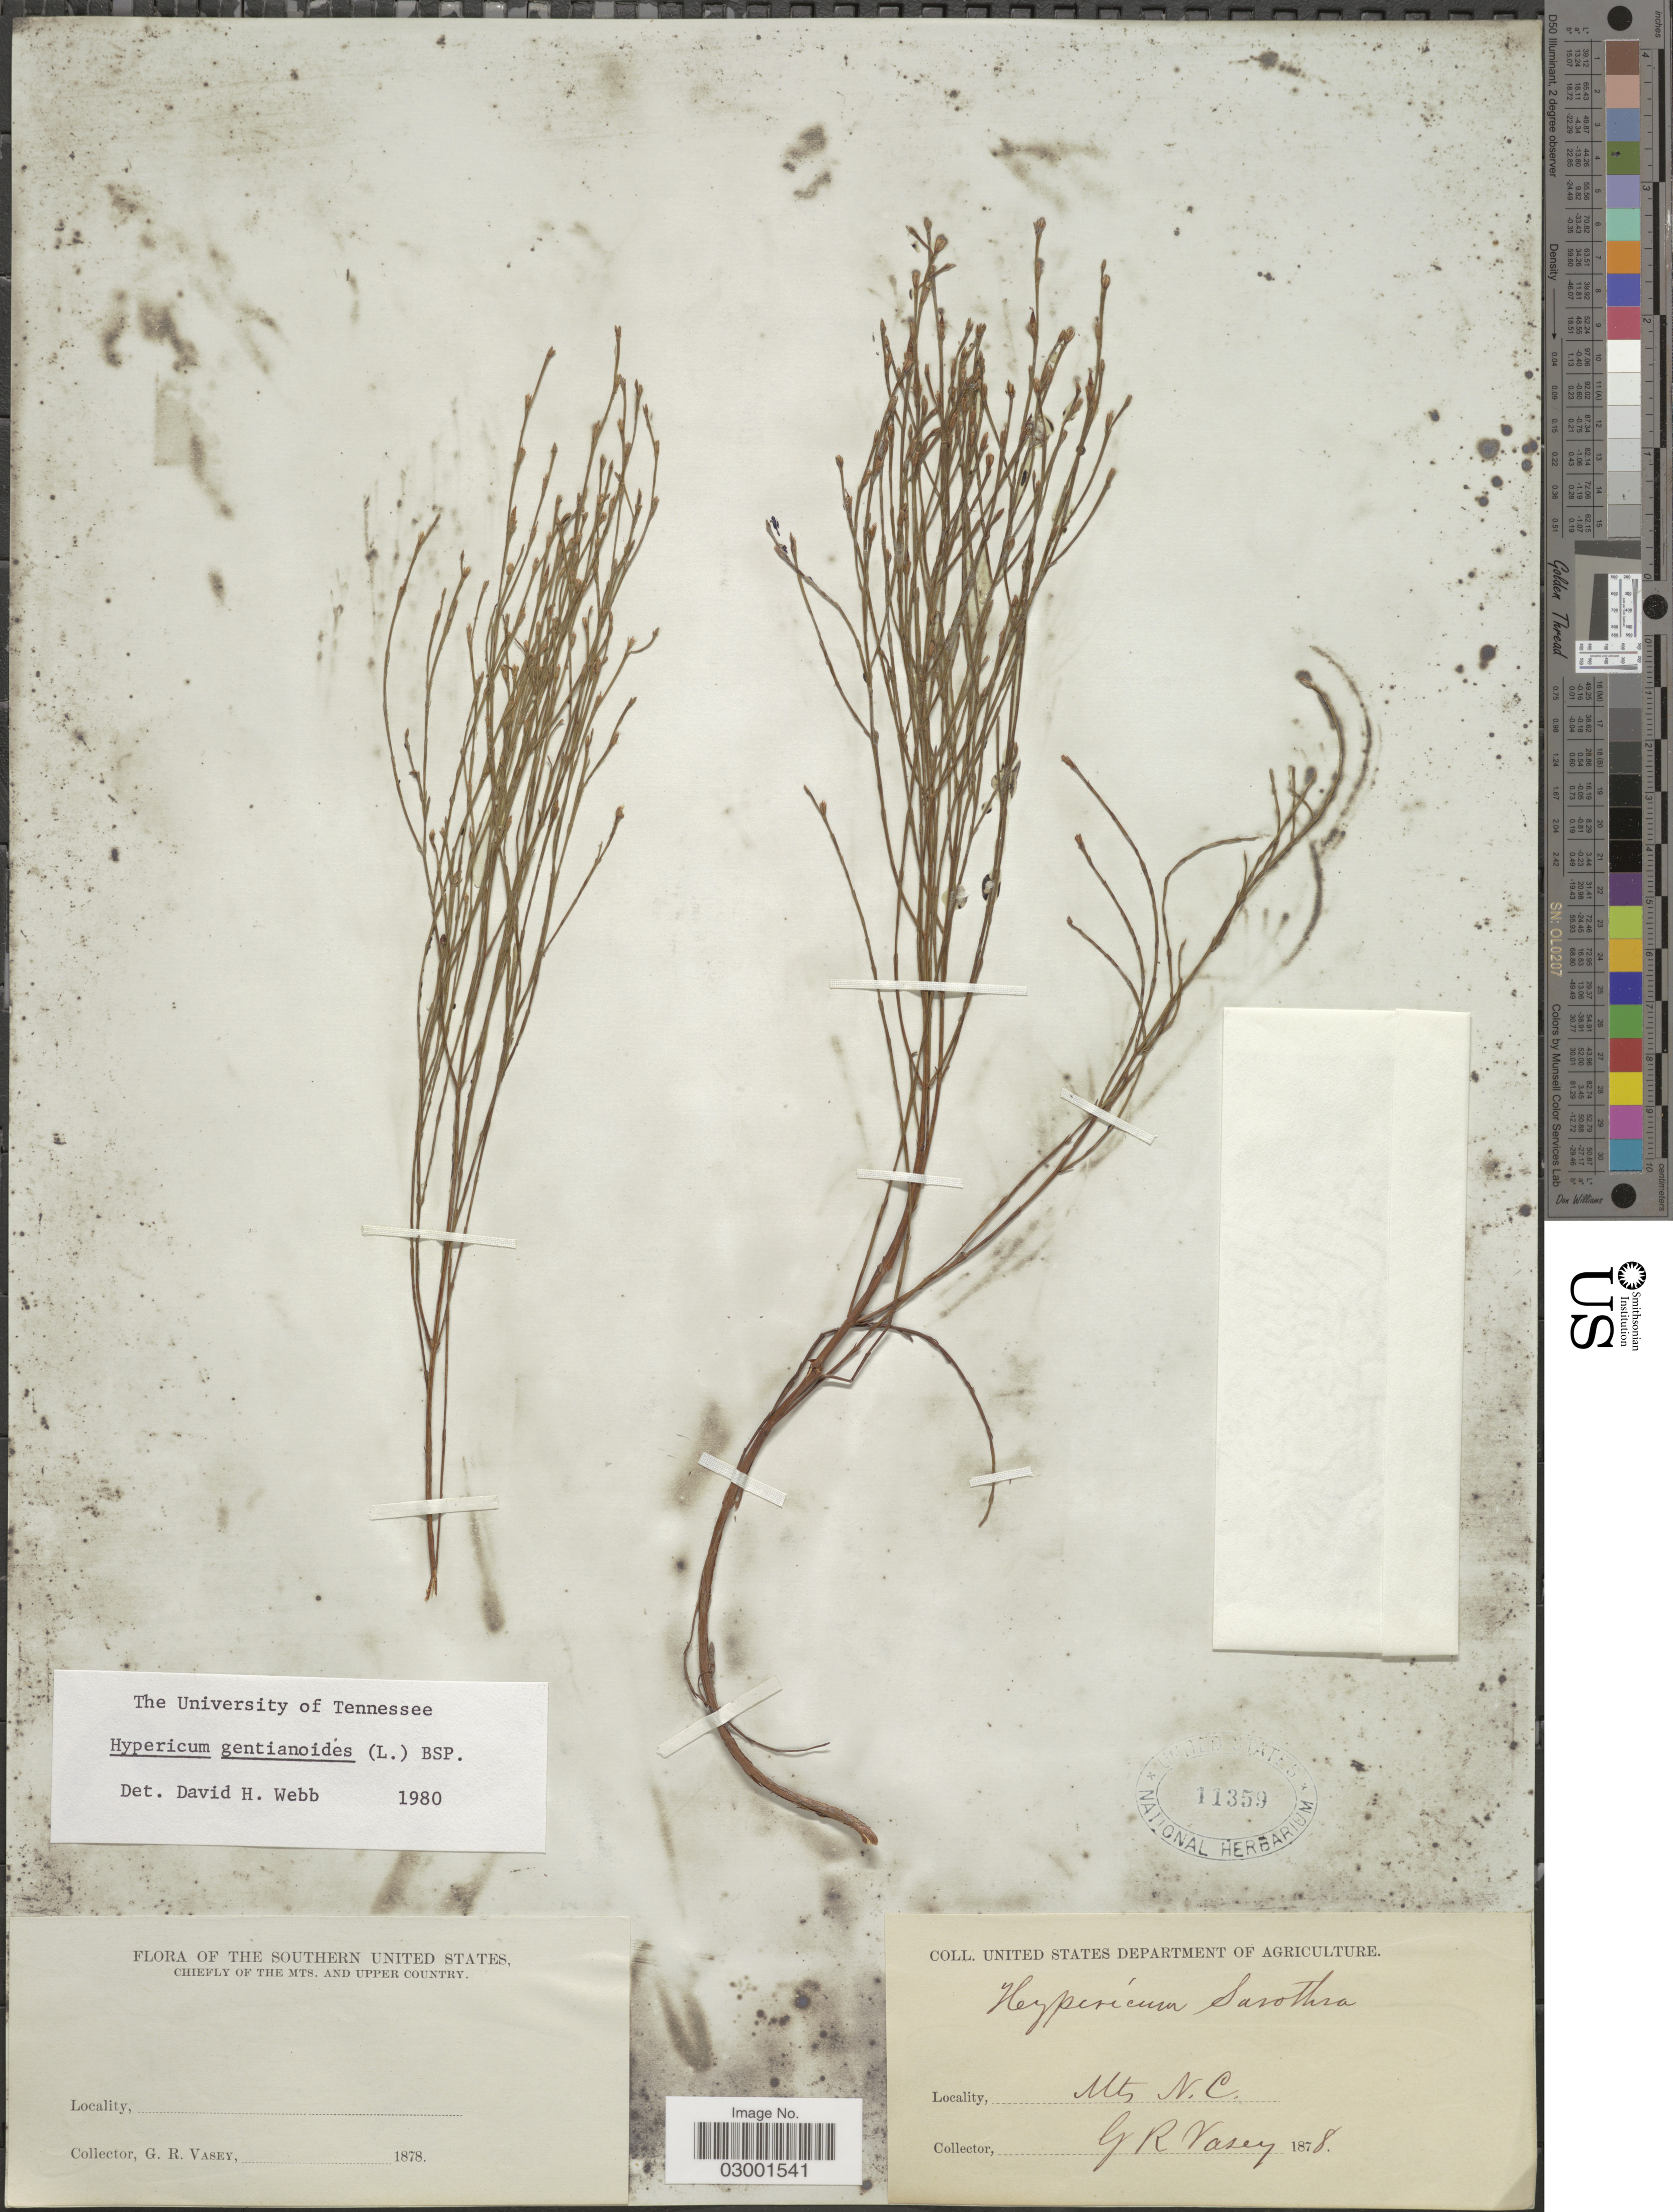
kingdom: Plantae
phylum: Tracheophyta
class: Magnoliopsida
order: Malpighiales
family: Hypericaceae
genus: Hypericum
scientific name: Hypericum gentianoides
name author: (L.) Britton, Stearns & Poggenb.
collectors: G. R. Vasey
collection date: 1878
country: United States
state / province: North Carolina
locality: Southern United States, chiefly of the Mts. and Upper Country, Mts N.C.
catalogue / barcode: US 11359